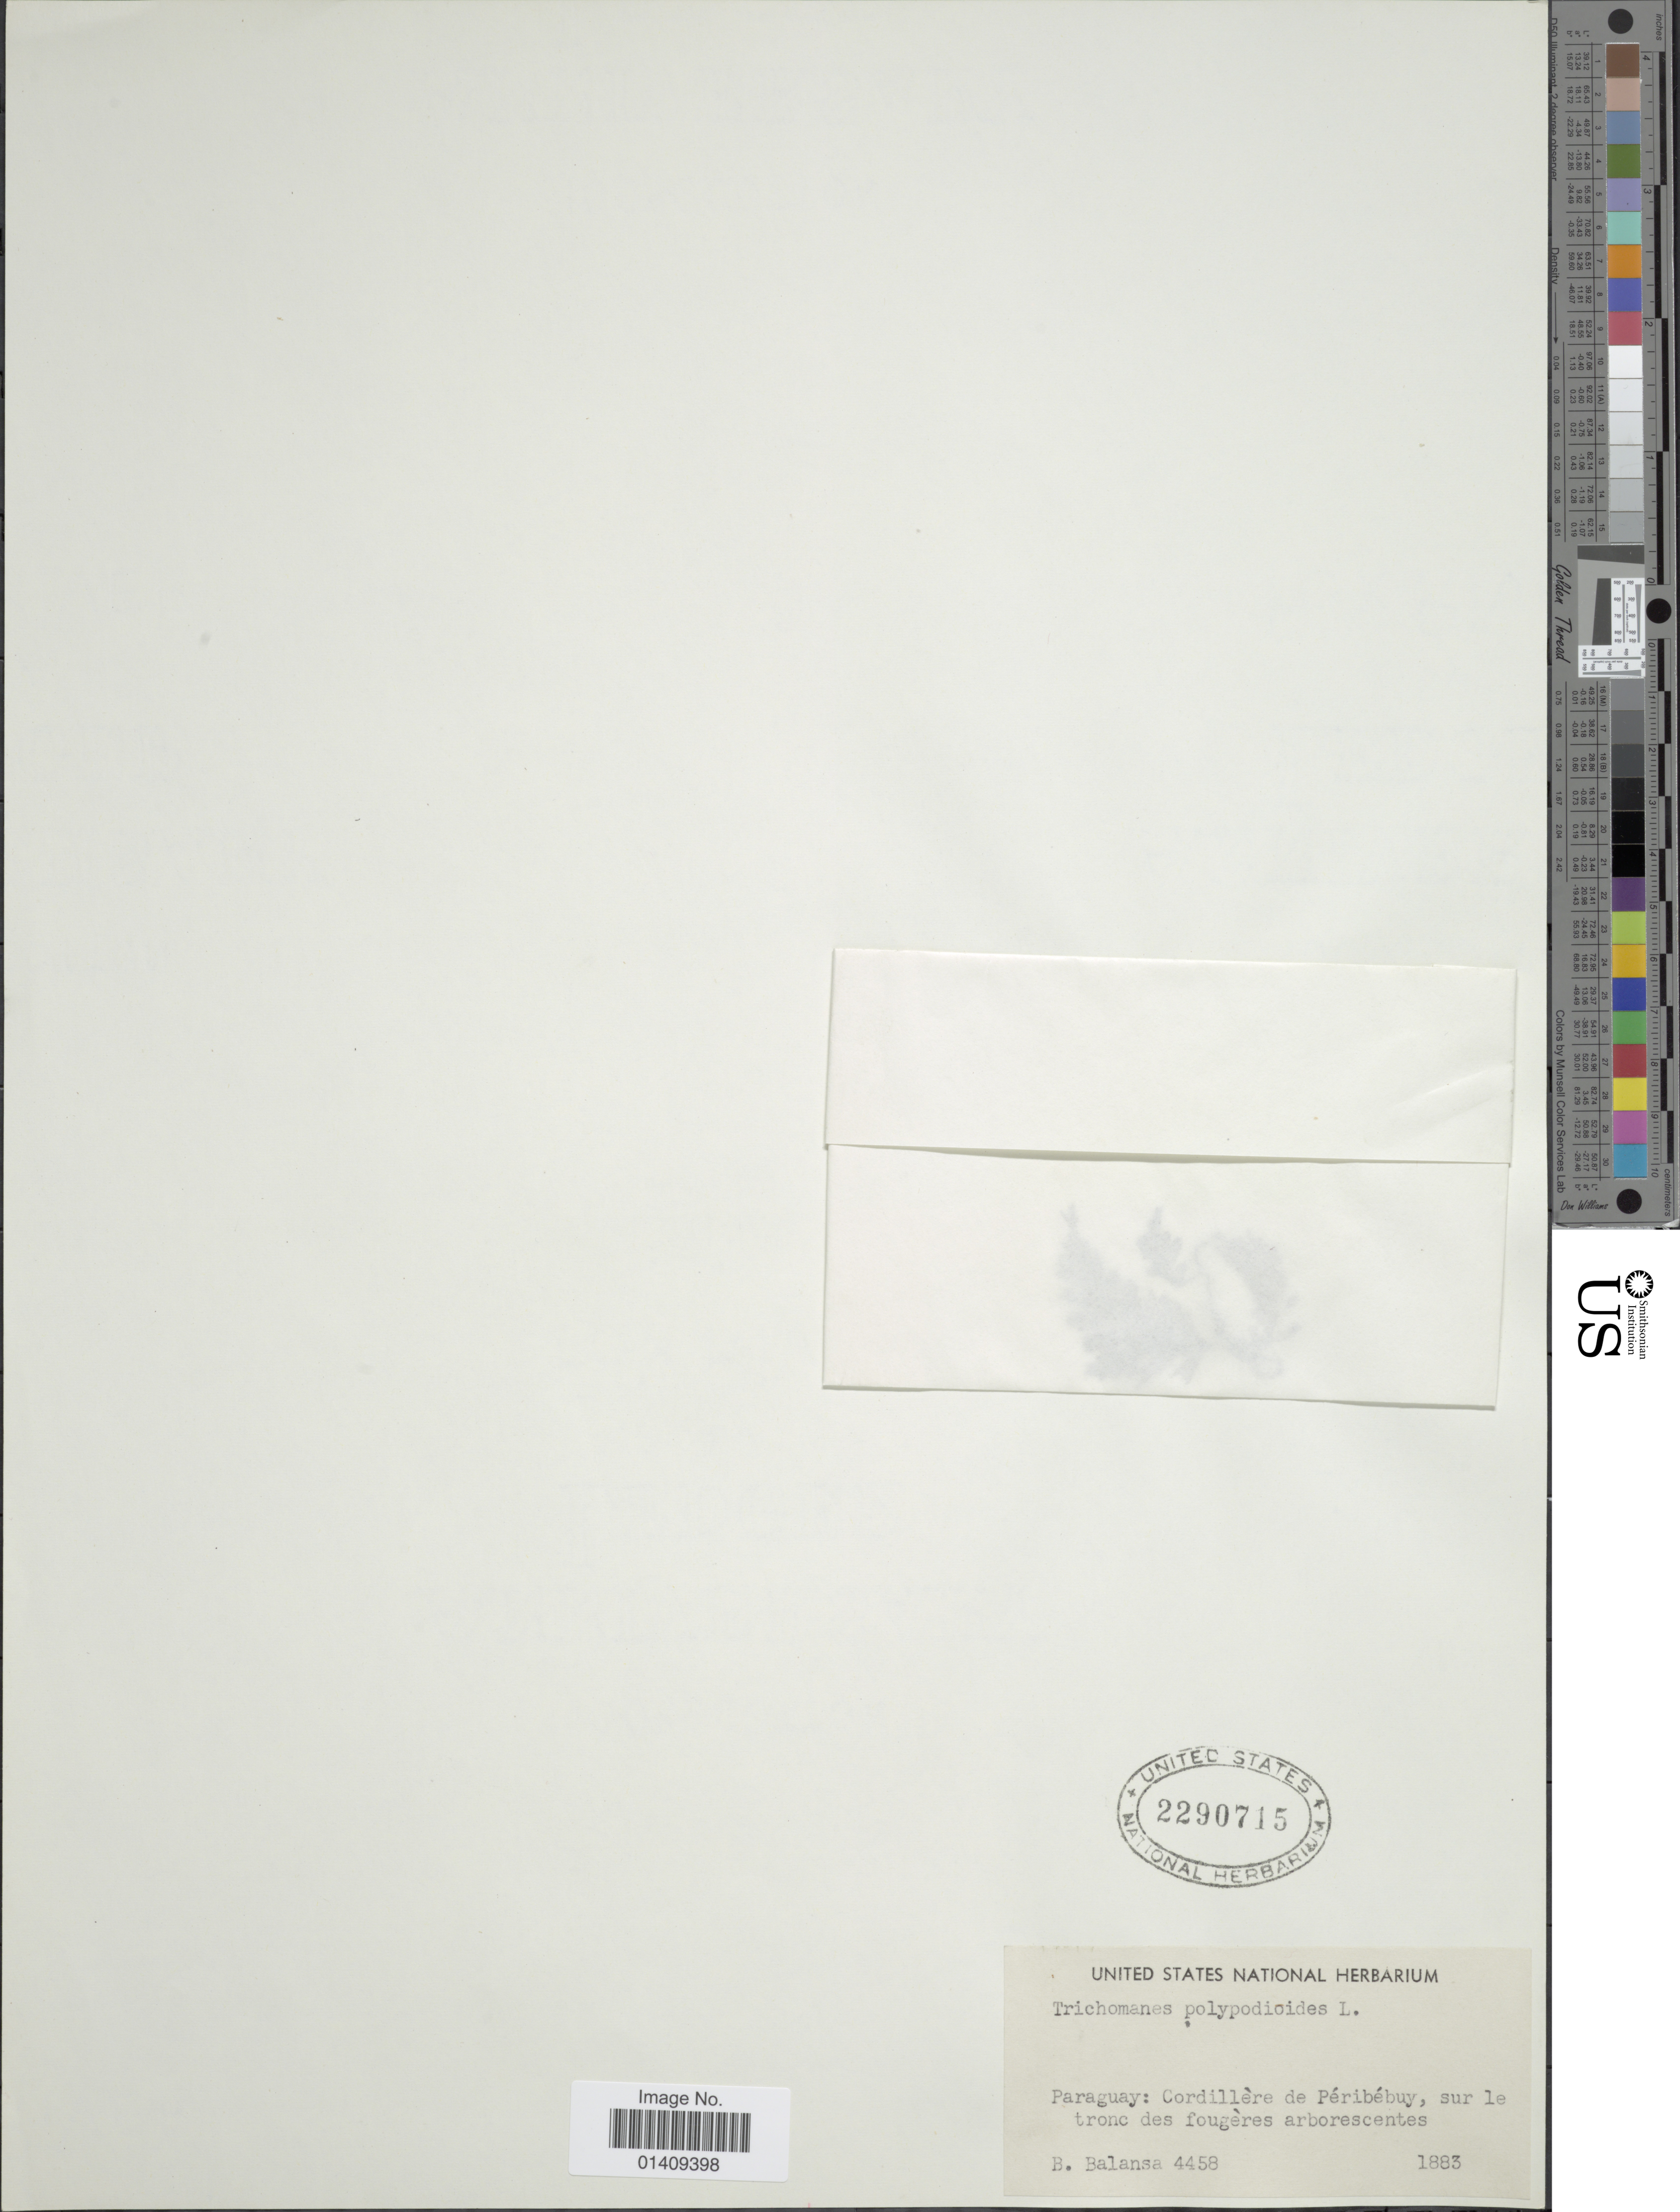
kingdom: Plantae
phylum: Tracheophyta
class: Polypodiopsida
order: Hymenophyllales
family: Hymenophyllaceae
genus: Trichomanes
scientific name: Trichomanes polypodioides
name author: L.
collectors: B. Balansa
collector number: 4458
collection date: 1883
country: Paraguay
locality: Paraguay: Cordillera de Peribebuy sur le tronc des fougeres arborescentes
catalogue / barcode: US 2290715